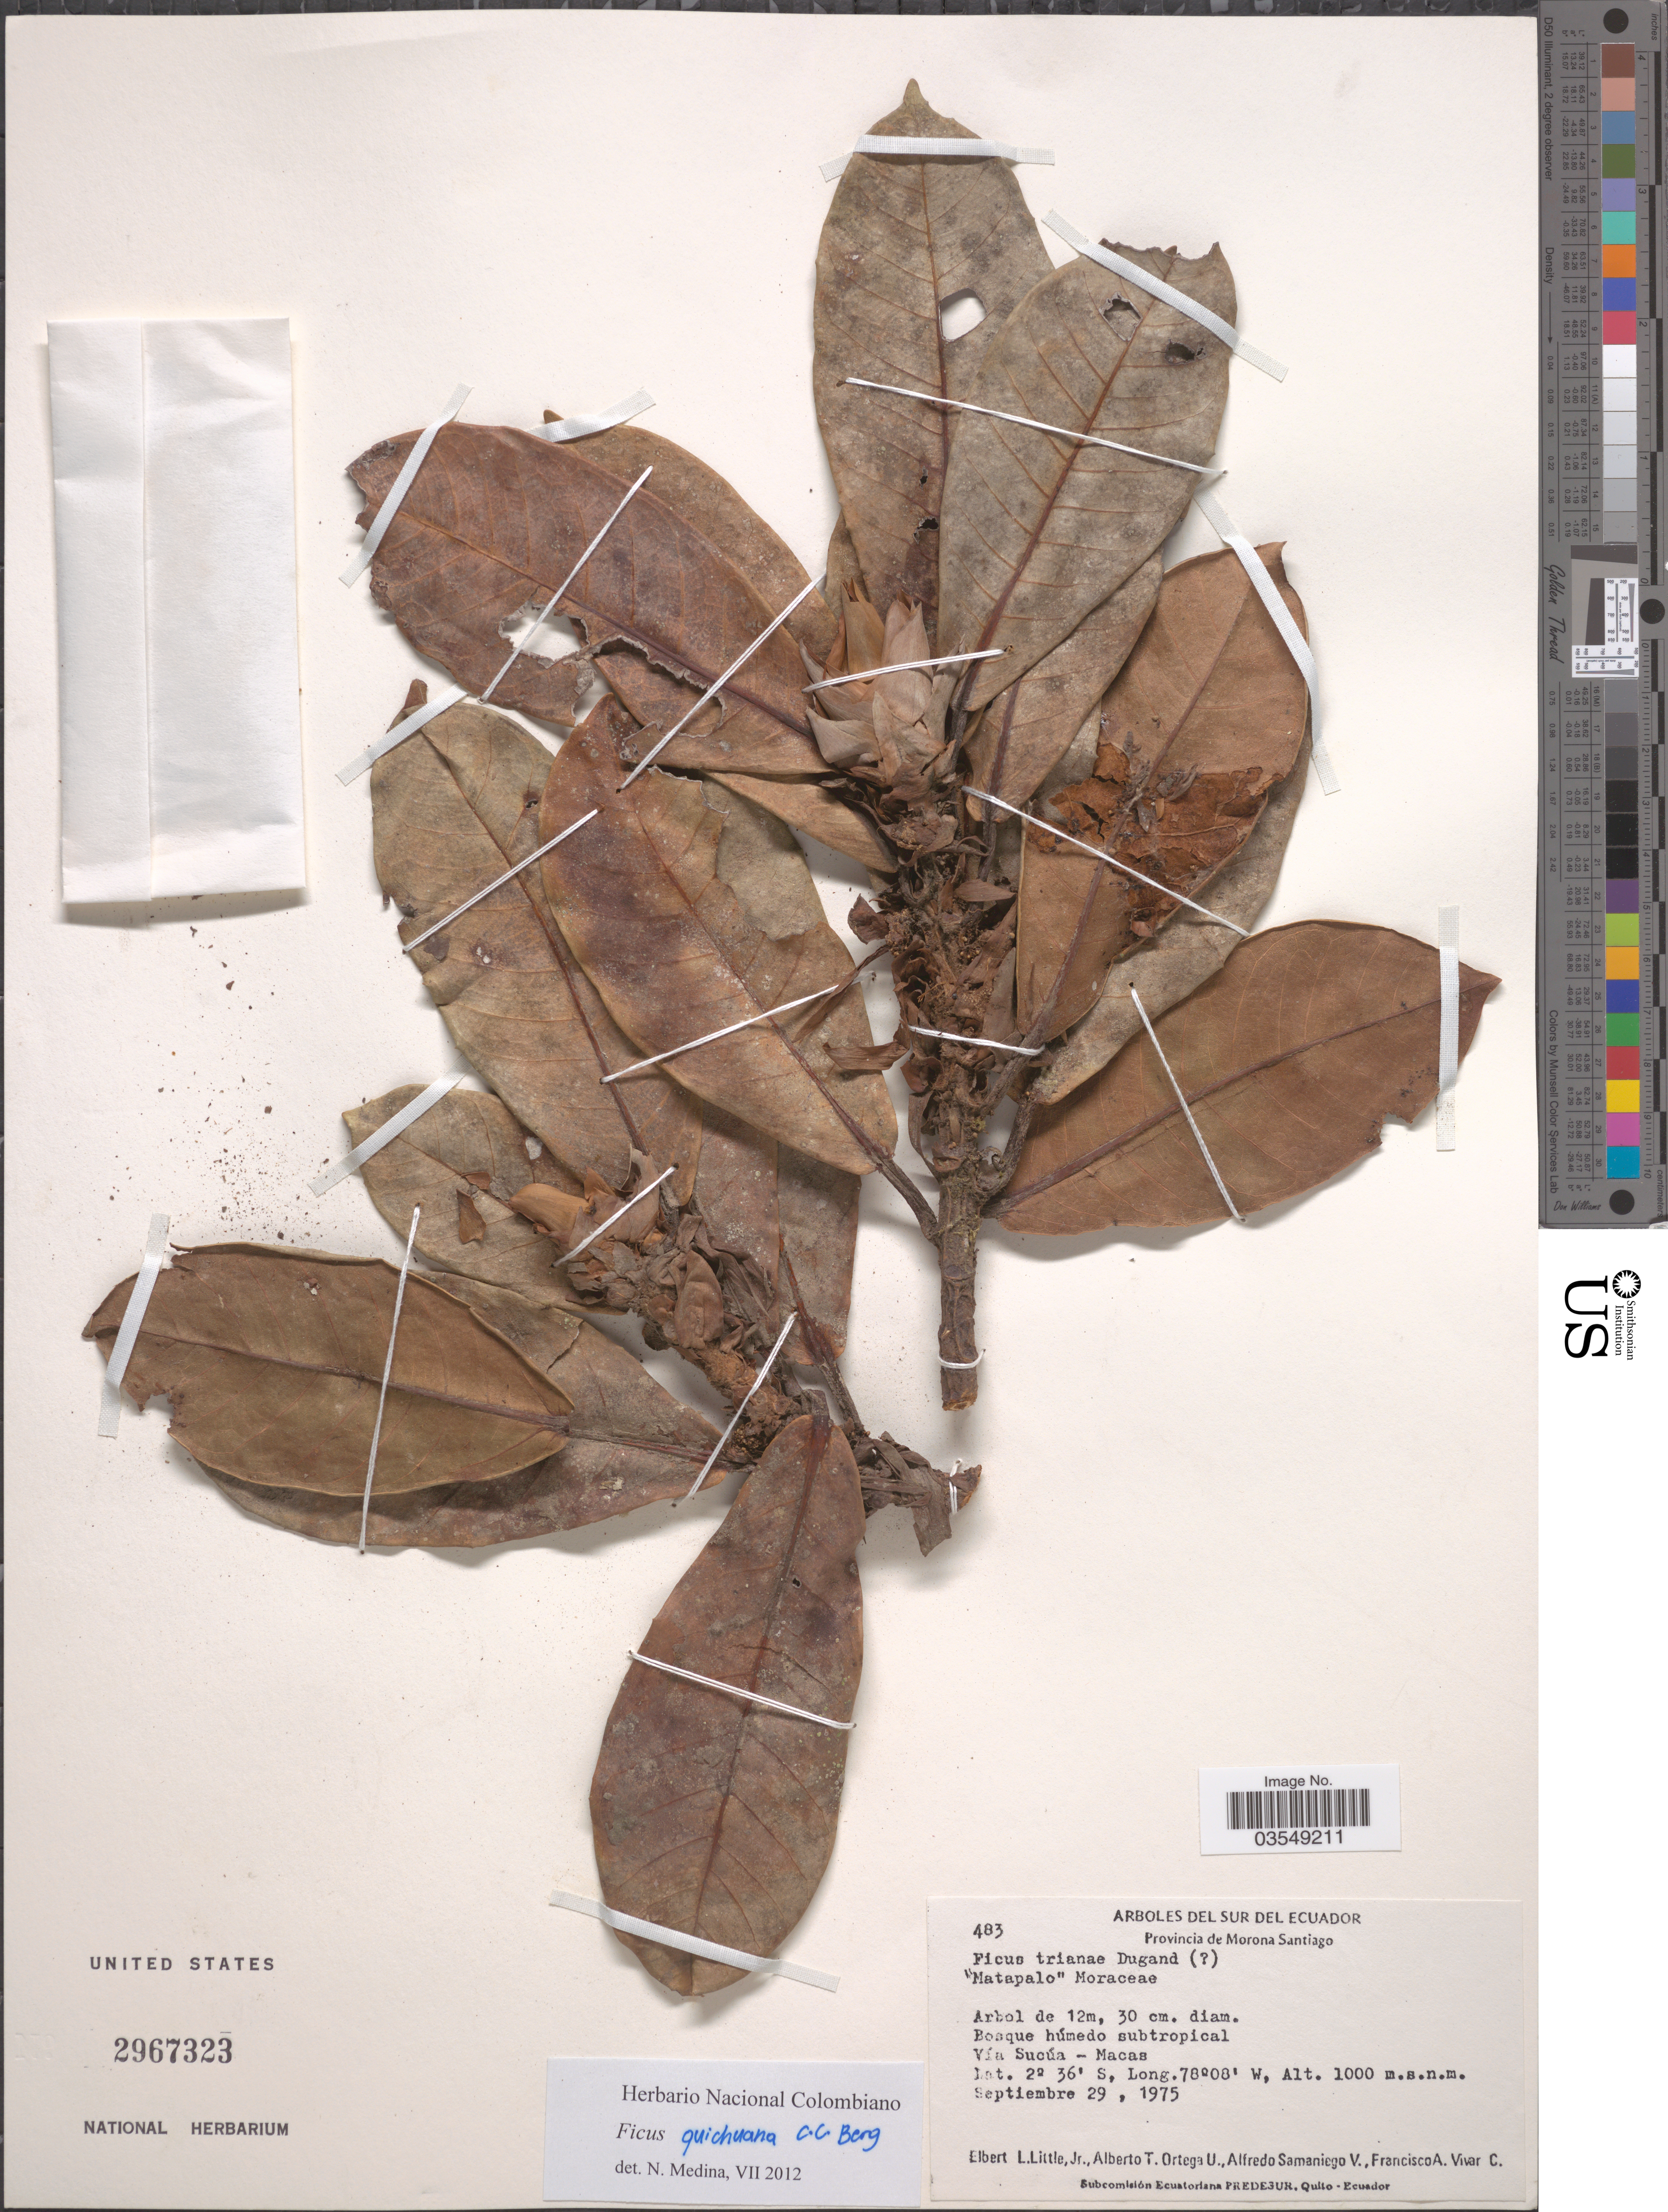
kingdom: Plantae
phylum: Tracheophyta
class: Magnoliopsida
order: Rosales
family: Moraceae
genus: Ficus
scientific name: Ficus trapezicola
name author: Dugand G.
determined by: Cardoso Pederneiras, L.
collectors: E. L. Little, A. T. Ortega U., A. V. Samaniego & F. A. Vivar C.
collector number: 483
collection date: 1975-09-29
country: Ecuador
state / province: Morona-Santiago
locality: Vía Sucúa-Macas.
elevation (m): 1000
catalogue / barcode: US 2967323